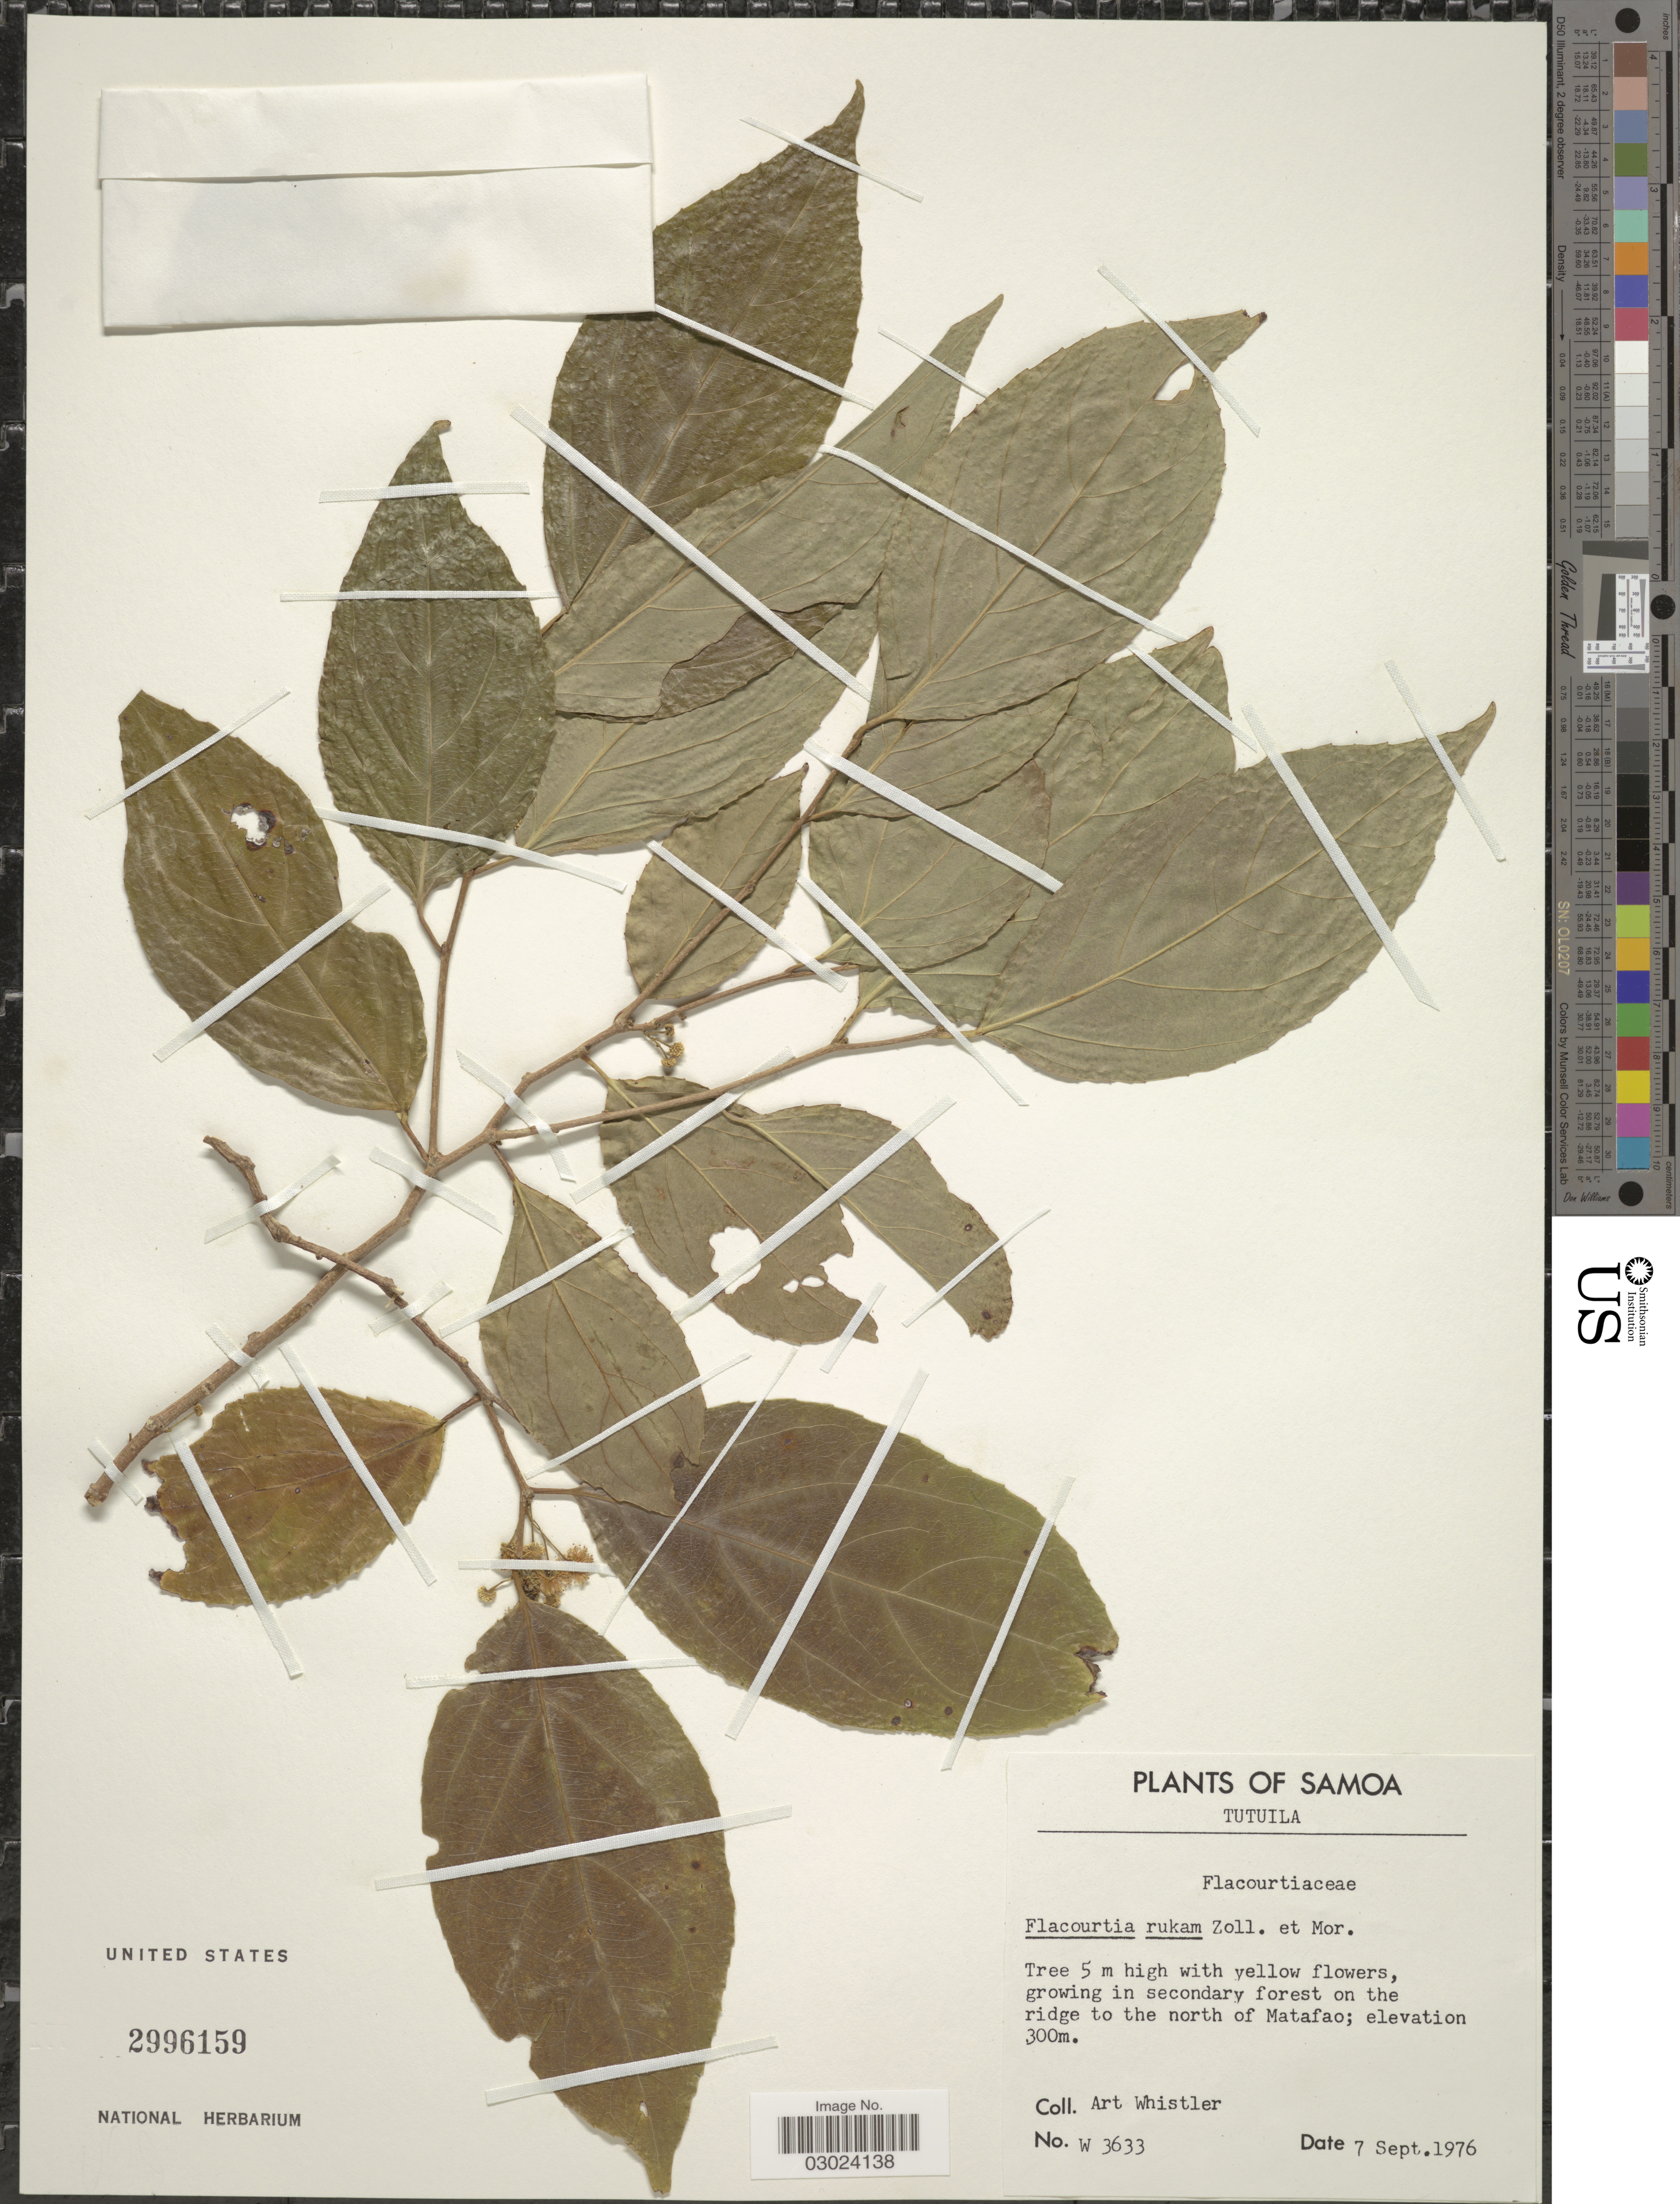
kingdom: Plantae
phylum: Tracheophyta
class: Magnoliopsida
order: Malpighiales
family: Salicaceae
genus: Flacourtia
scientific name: Flacourtia rukam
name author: Zoll. & Moritzi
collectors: A. Whistler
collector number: W3633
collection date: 1976-09-07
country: American Samoa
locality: Samoa. Tutuila. On ridge to the north of Matafao.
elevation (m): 300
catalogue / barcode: US 2996159